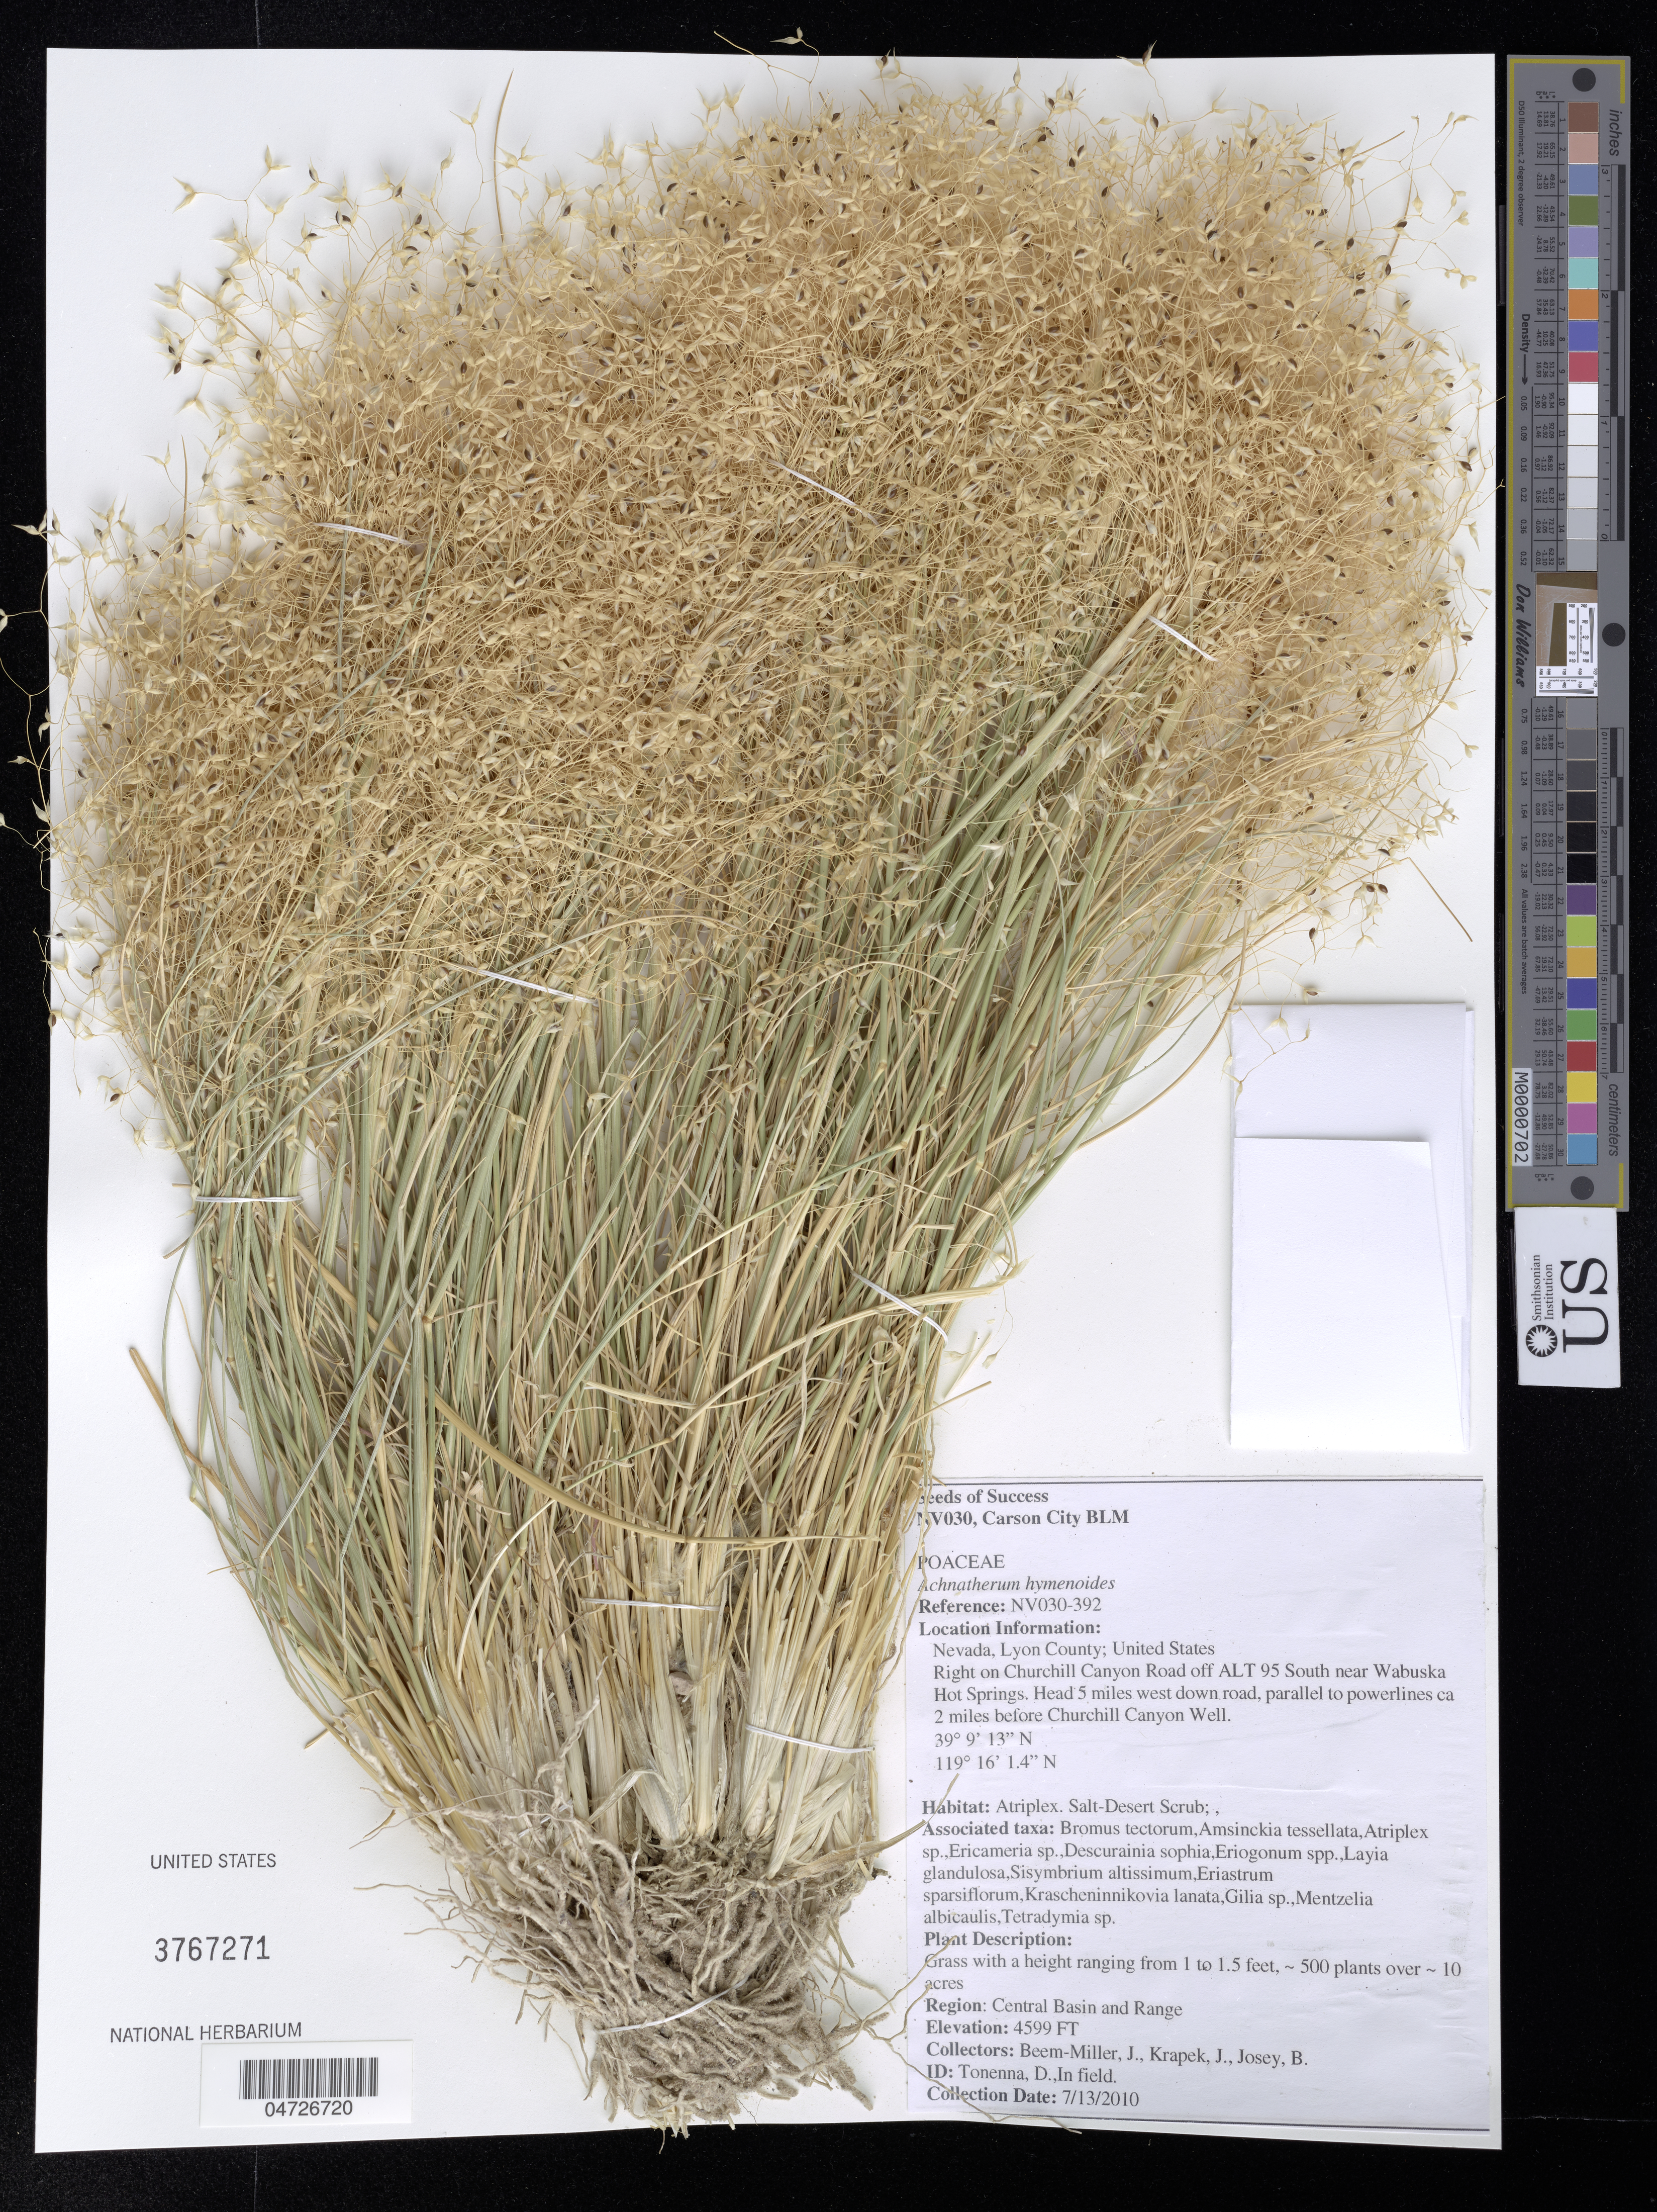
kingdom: Plantae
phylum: Tracheophyta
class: Liliopsida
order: Poales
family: Poaceae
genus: Achnatherum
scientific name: Achnatherum hymenoides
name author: (Roem. & Schult.) Barkworth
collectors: J. Beem-Miller, J. Krapek & B. Josey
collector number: NV030-392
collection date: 2010-07-13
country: United States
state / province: Nevada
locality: Lyon County. Right on Churchill Canyon Road off ALT 95 South near Wabuska Hot Springs. Head 5 miles west down road, parallel to powerlines ca 2 miles before Churchill Canyon Well.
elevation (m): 1402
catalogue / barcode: US 3767271